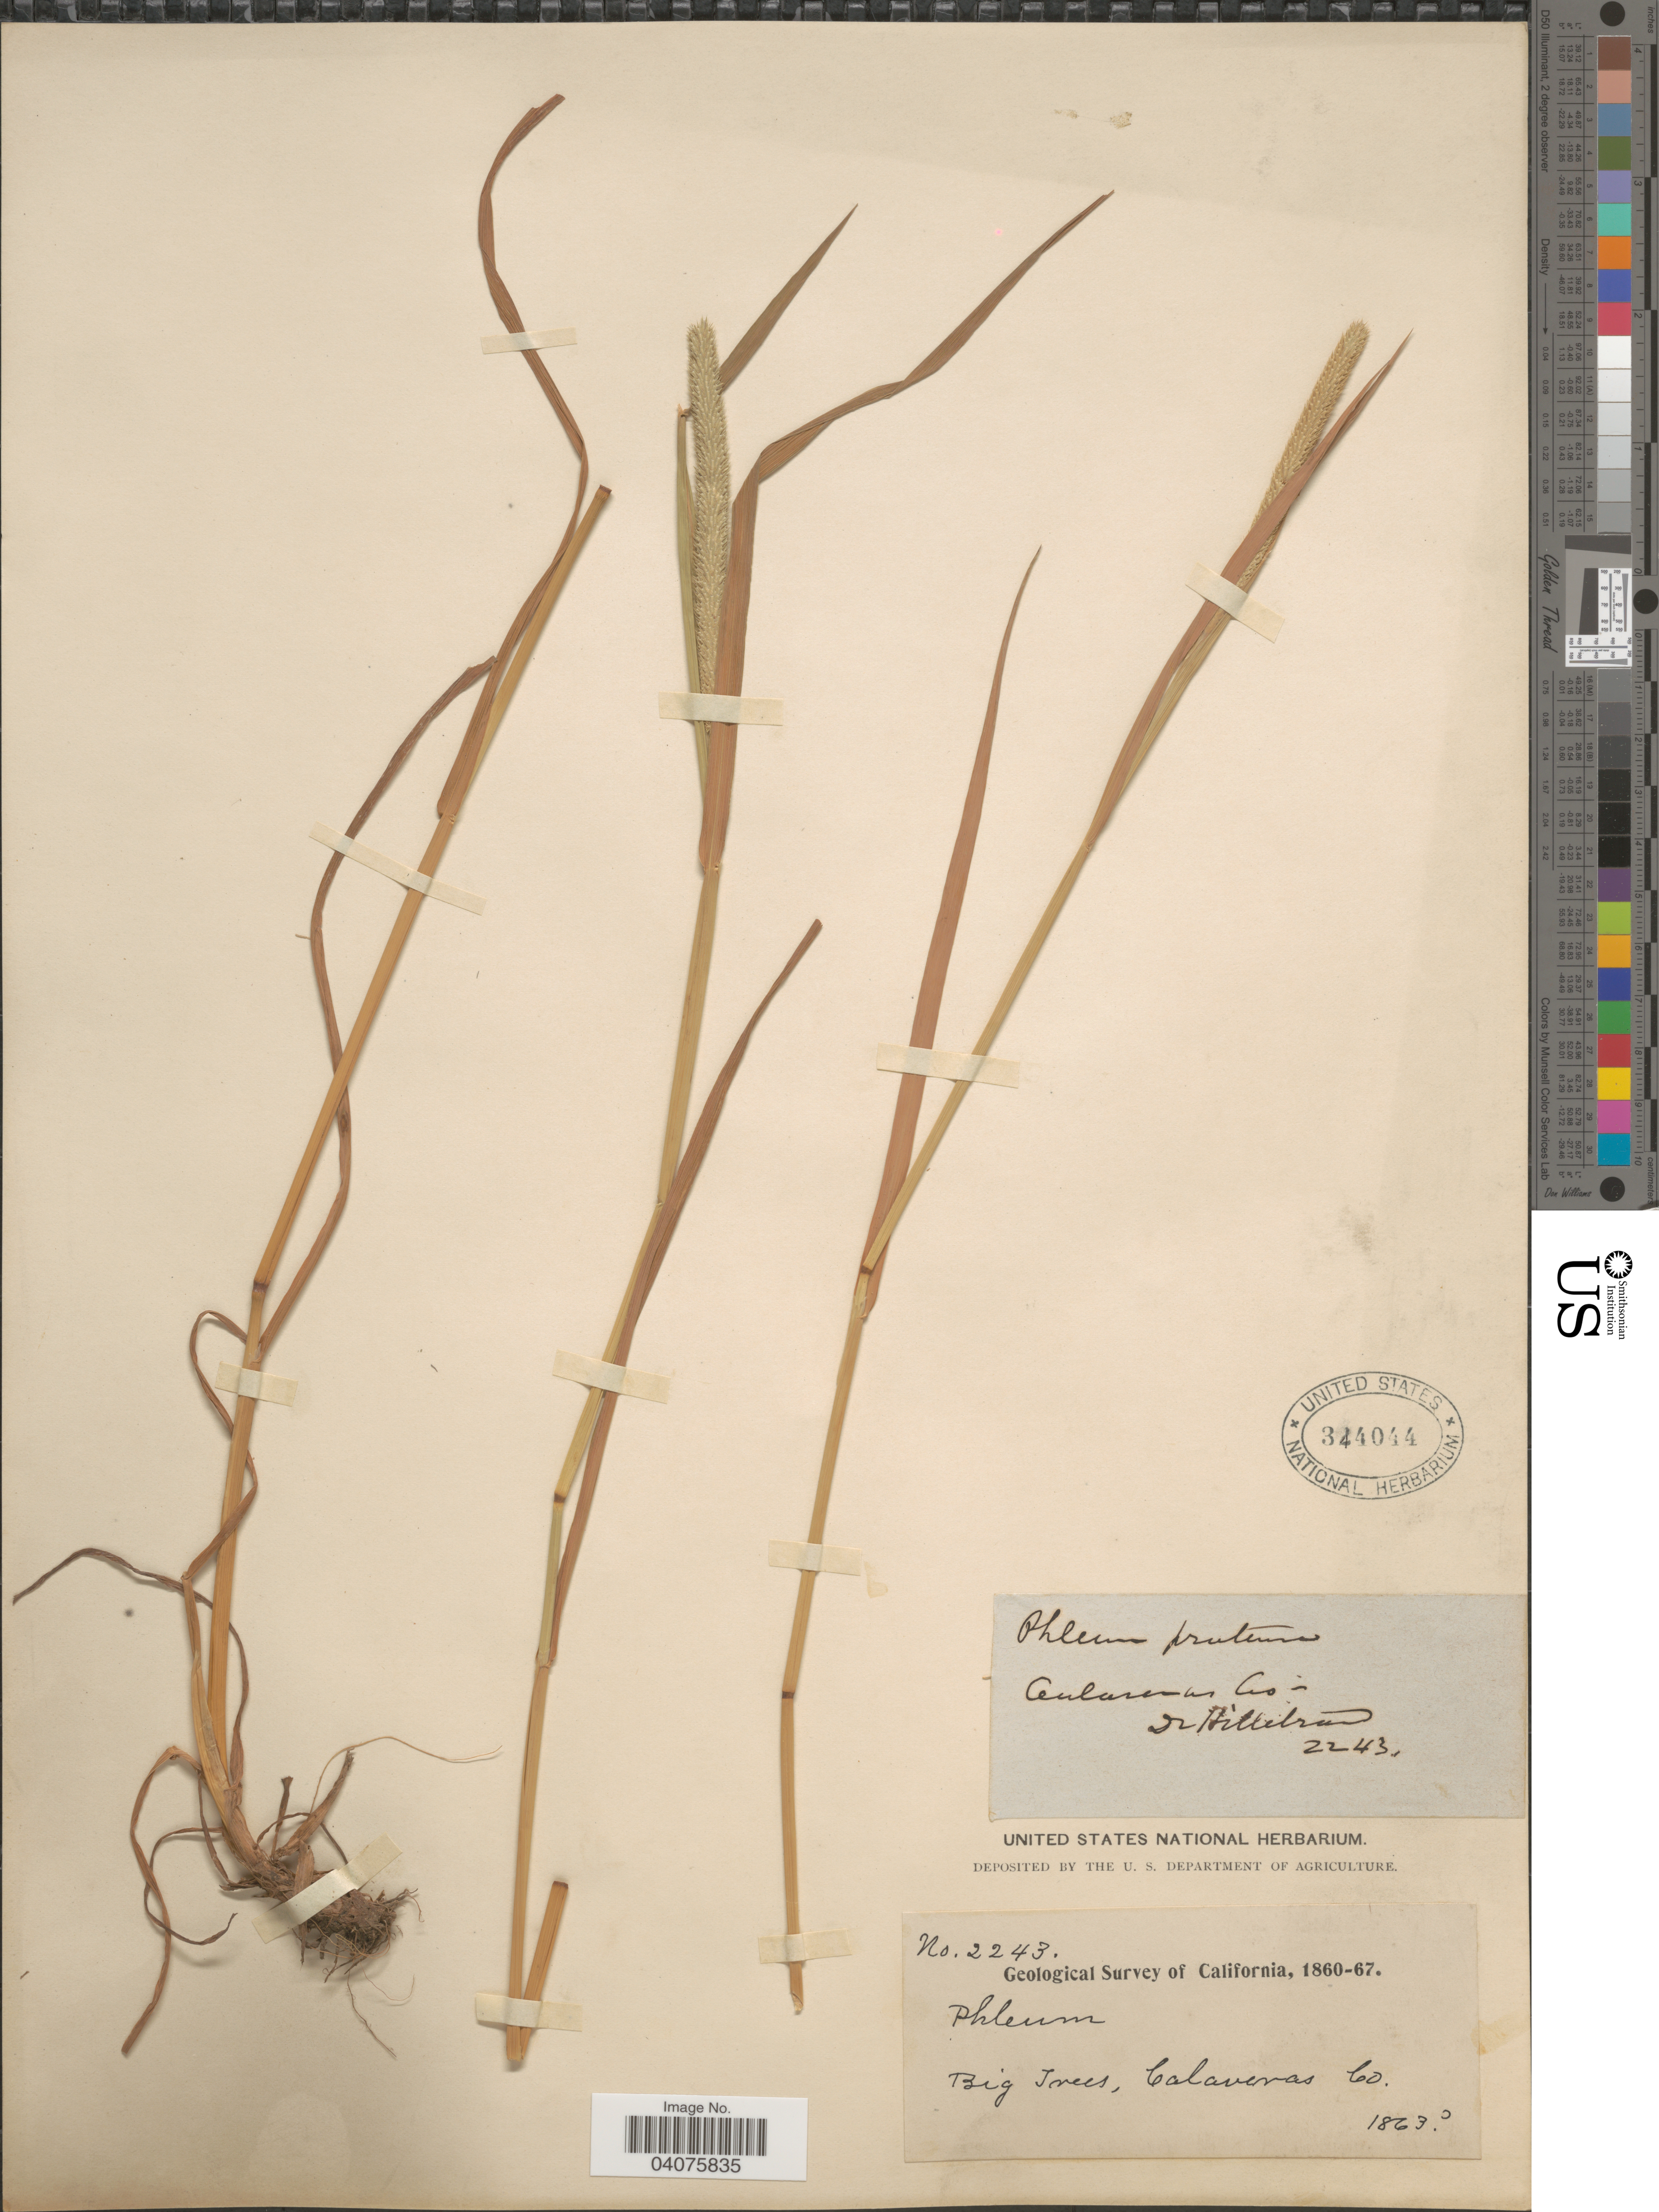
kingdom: Plantae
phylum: Tracheophyta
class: Liliopsida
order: Poales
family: Poaceae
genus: Phleum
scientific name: Phleum pratense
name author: L.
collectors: -. Hillebrand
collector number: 2243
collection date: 1863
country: United States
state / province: California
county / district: Calaveras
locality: Geological Survey of California, 1860-67. Big Trees, Calaveras Co.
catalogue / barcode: US 324044